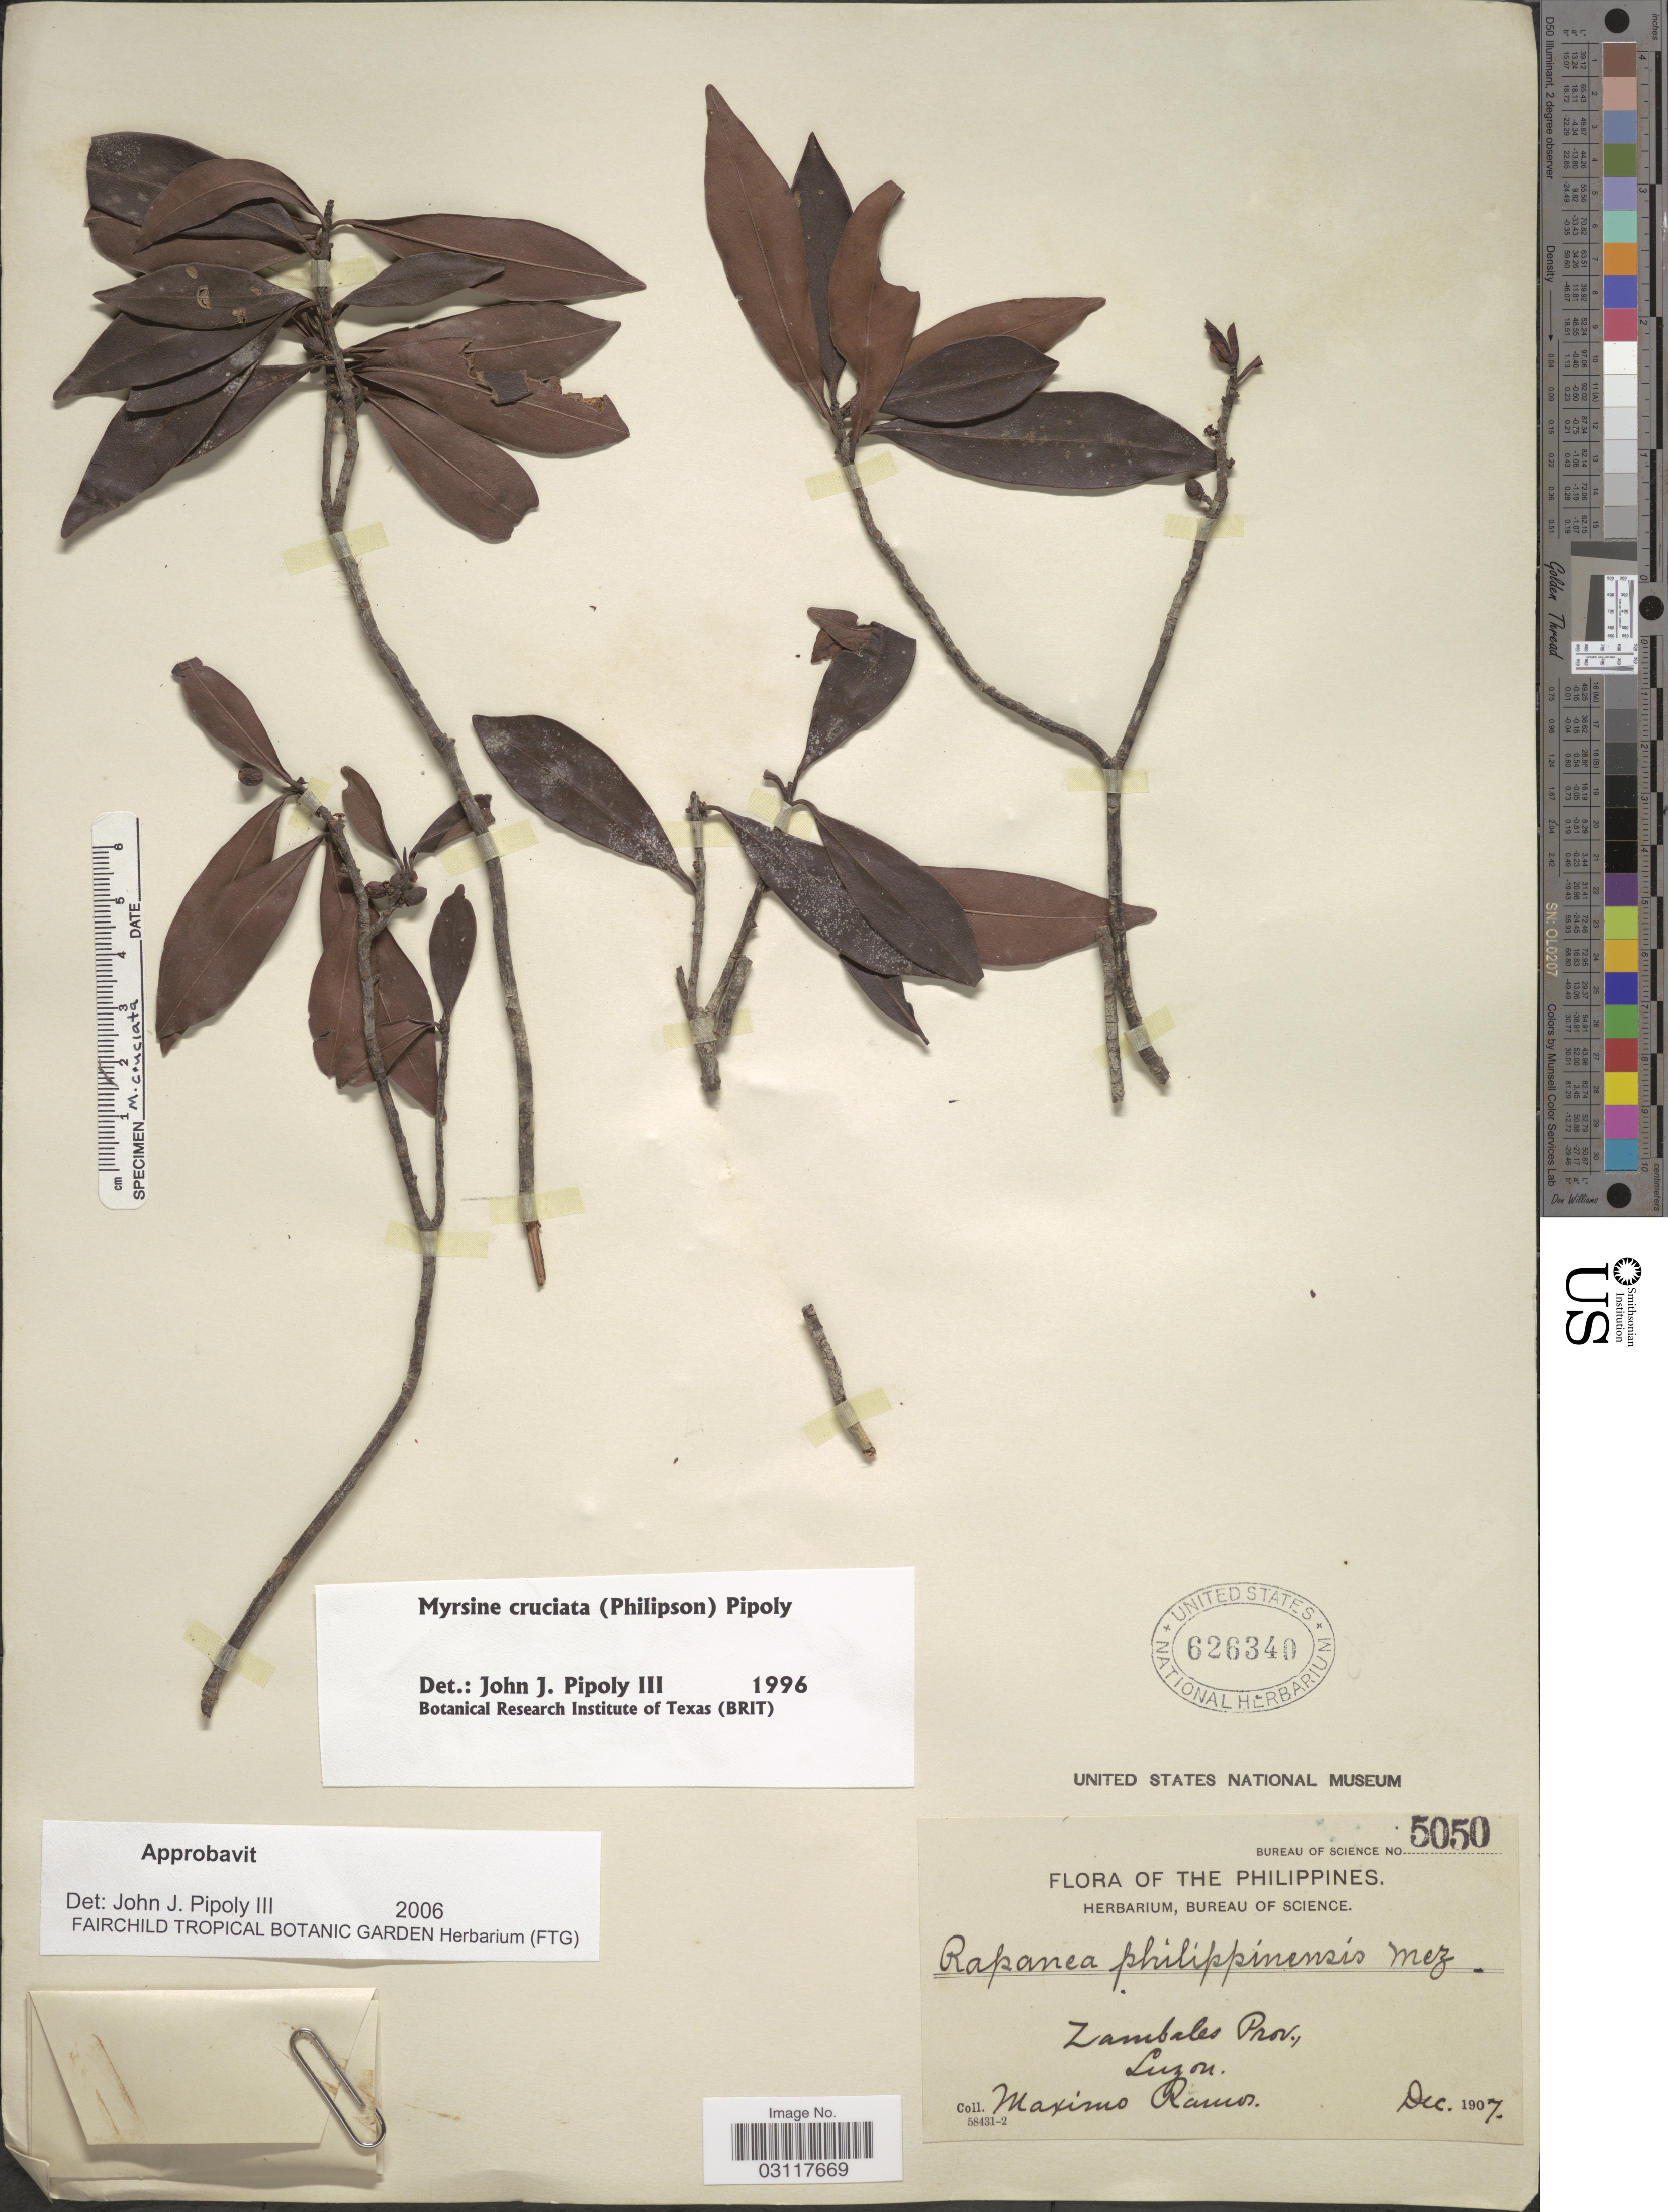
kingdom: Plantae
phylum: Tracheophyta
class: Magnoliopsida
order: Ericales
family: Primulaceae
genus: Myrsine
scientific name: Myrsine cruciata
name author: (Philipson) Pipoly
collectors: M. Ramos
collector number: Bureau of Science 5050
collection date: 1907-12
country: Philippines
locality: Zambales Prov., Luzon.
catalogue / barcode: US 626340